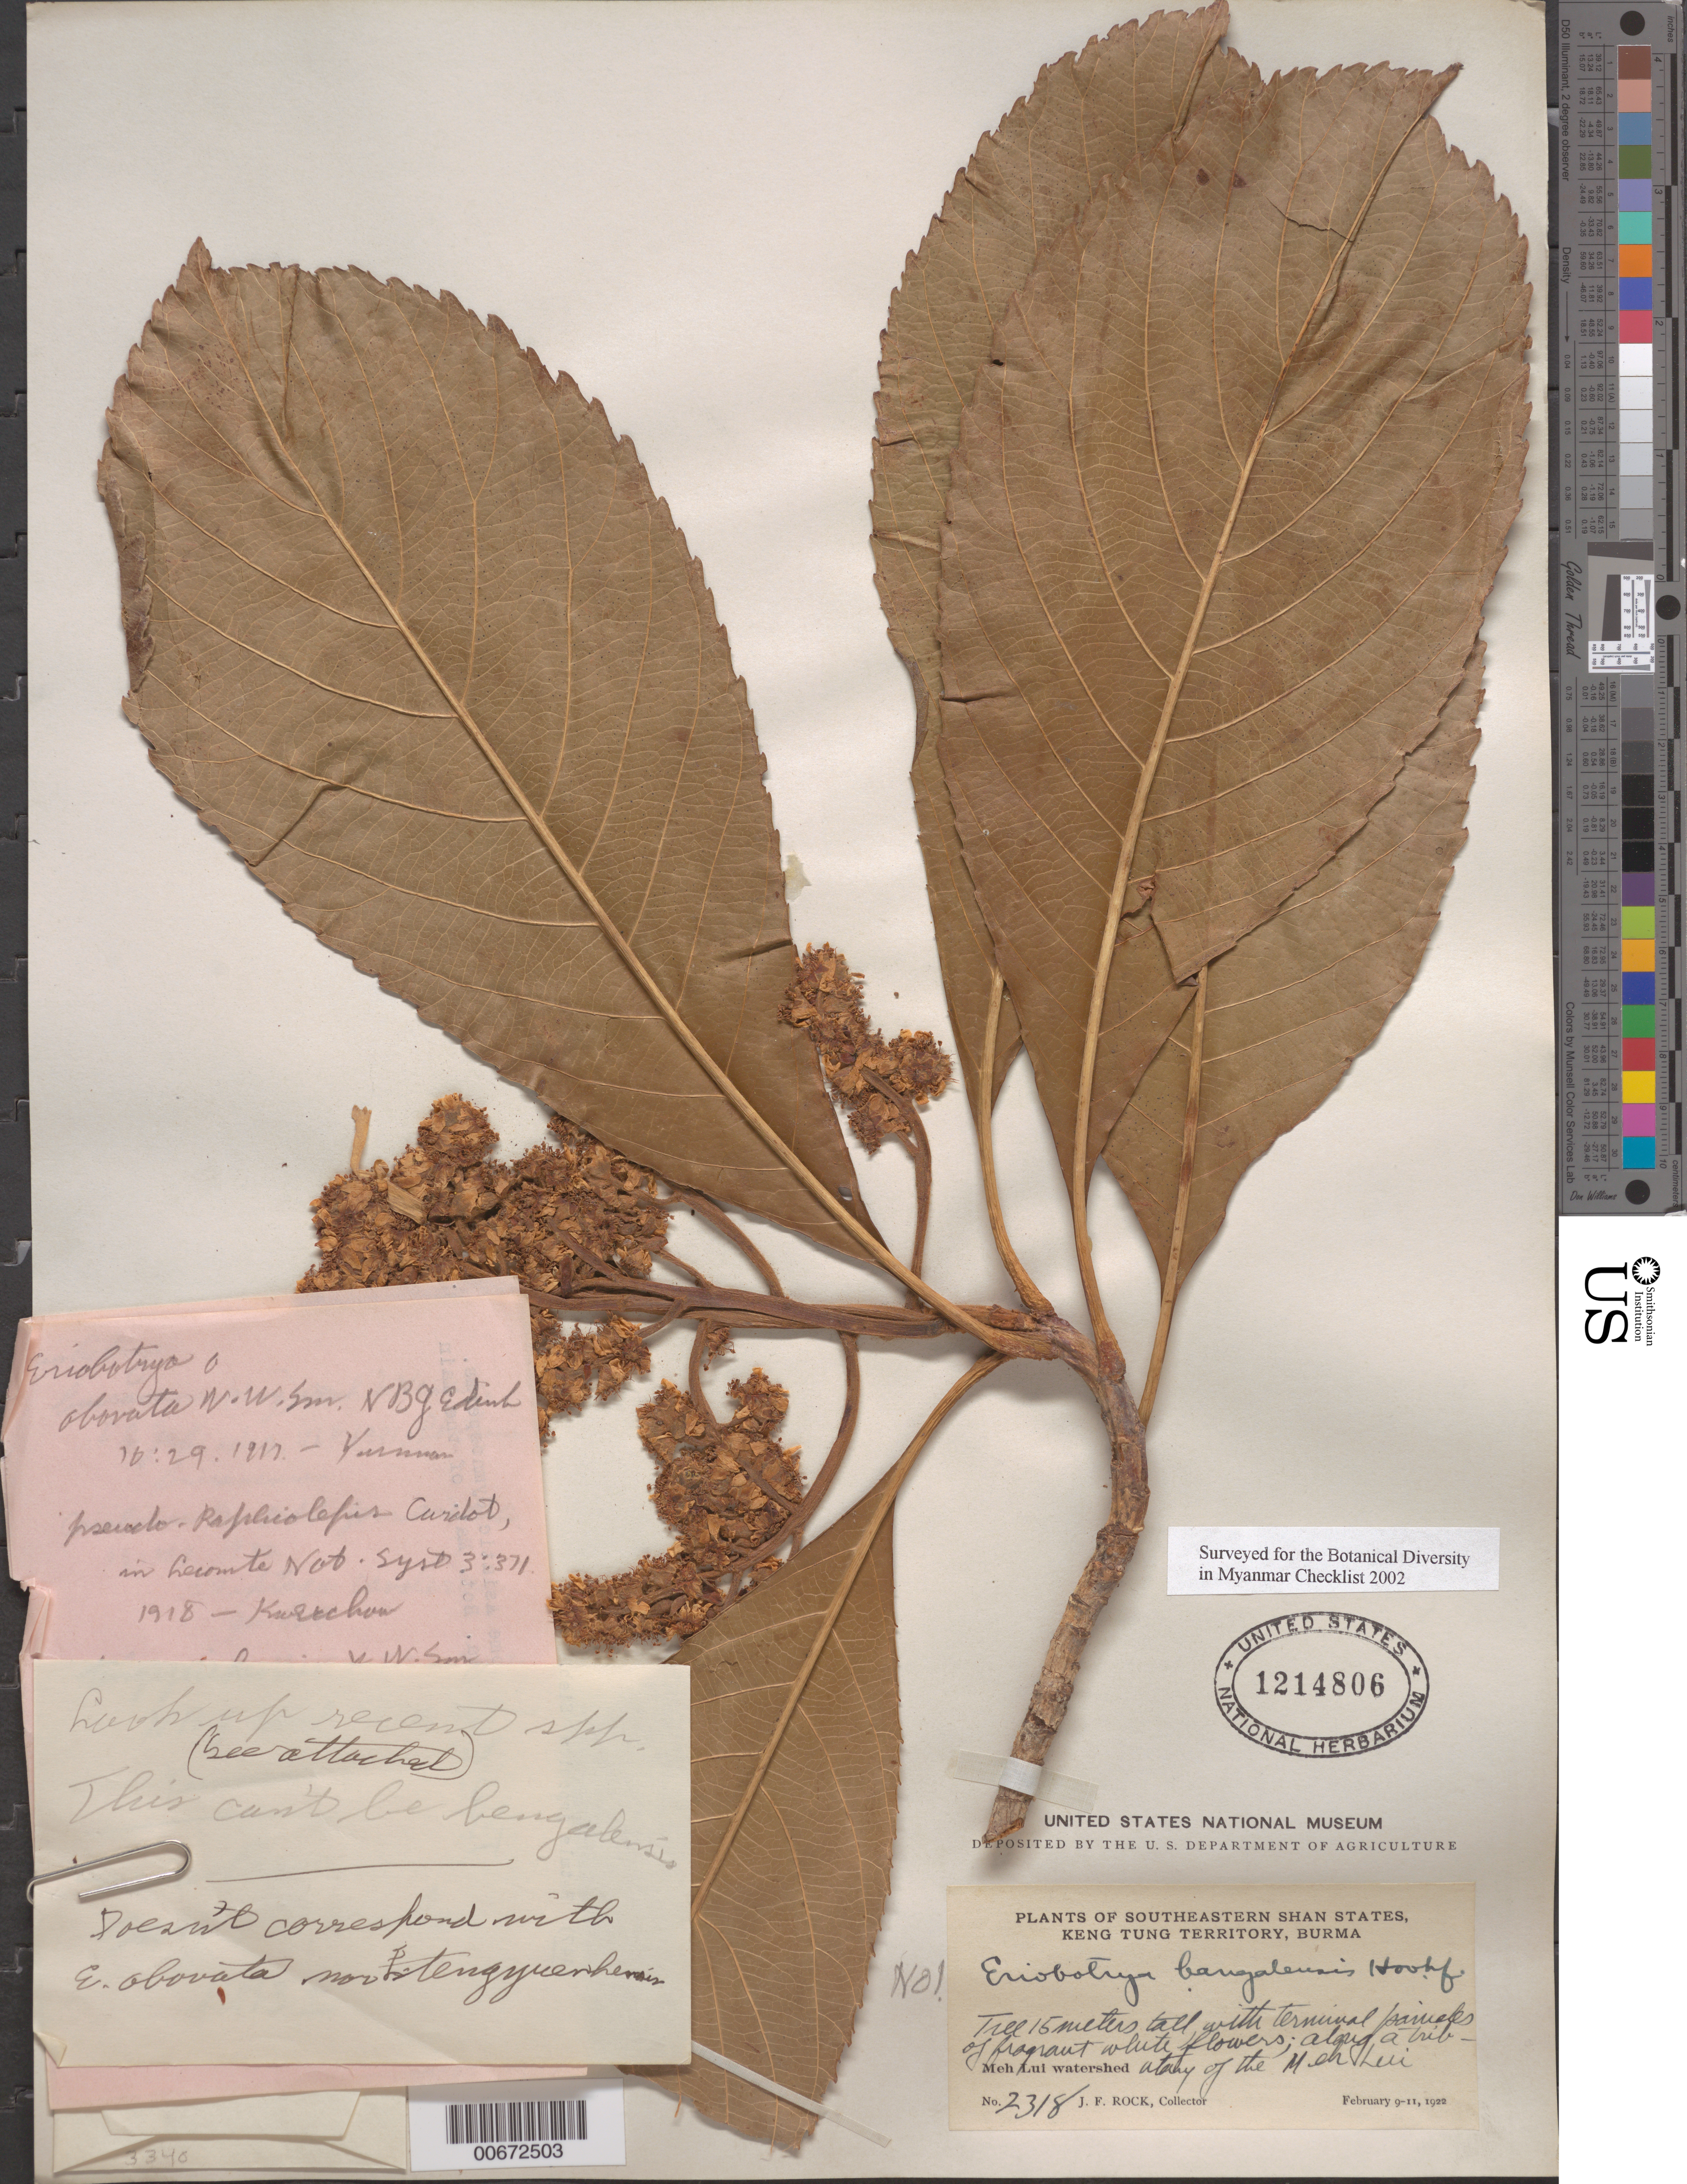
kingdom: Plantae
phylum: Tracheophyta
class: Magnoliopsida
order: Rosales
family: Rosaceae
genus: Rhaphiolepis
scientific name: Rhaphiolepis sp.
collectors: J. F. Rock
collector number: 2318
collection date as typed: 09 Feb 1922 to 11 Feb 1922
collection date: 1922-02-09/1922-02-11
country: Myanmar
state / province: Shan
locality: Keng Tung Territory, Meh Lui watershed.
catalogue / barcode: US 1214806